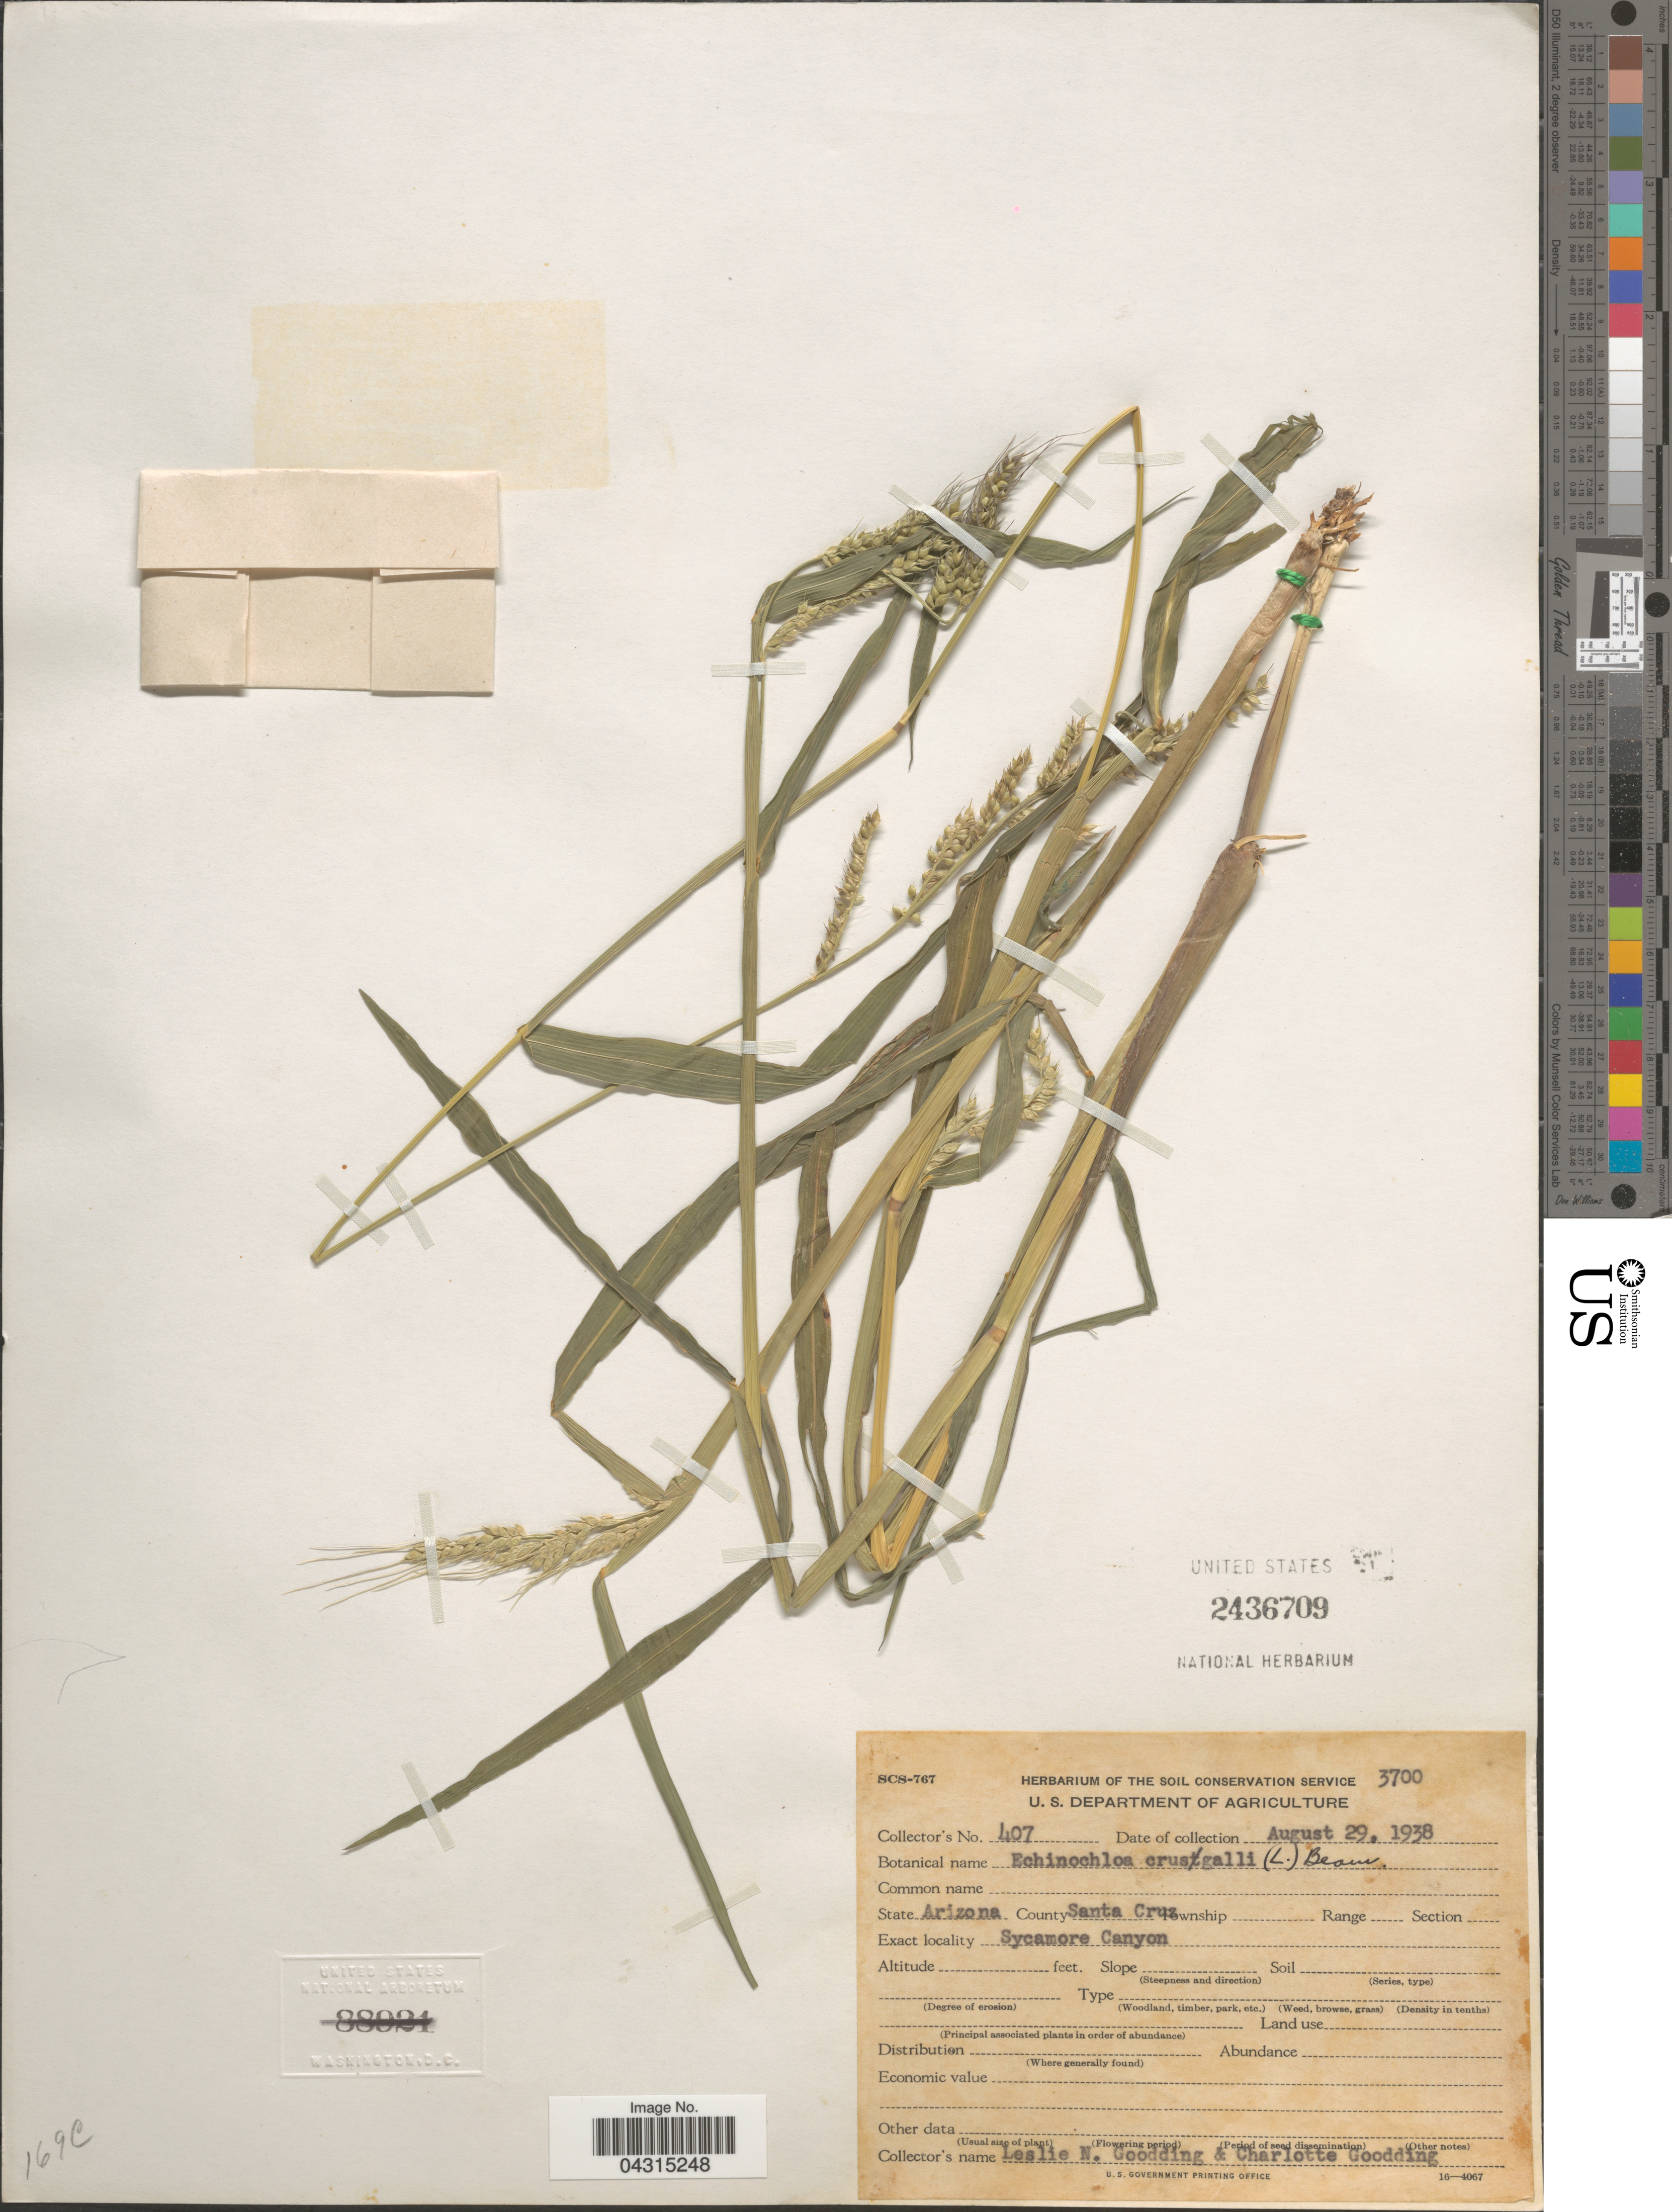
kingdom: Plantae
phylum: Tracheophyta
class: Liliopsida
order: Poales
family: Poaceae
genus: Echinochloa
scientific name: Echinochloa crus-galli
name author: (L.) P. Beauv.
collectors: L. N. Goodding & C. Goodding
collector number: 407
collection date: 1938-08-29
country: United States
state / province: Arizona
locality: County Santa Cruz. Sycamore Canyon.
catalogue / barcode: US 2436709